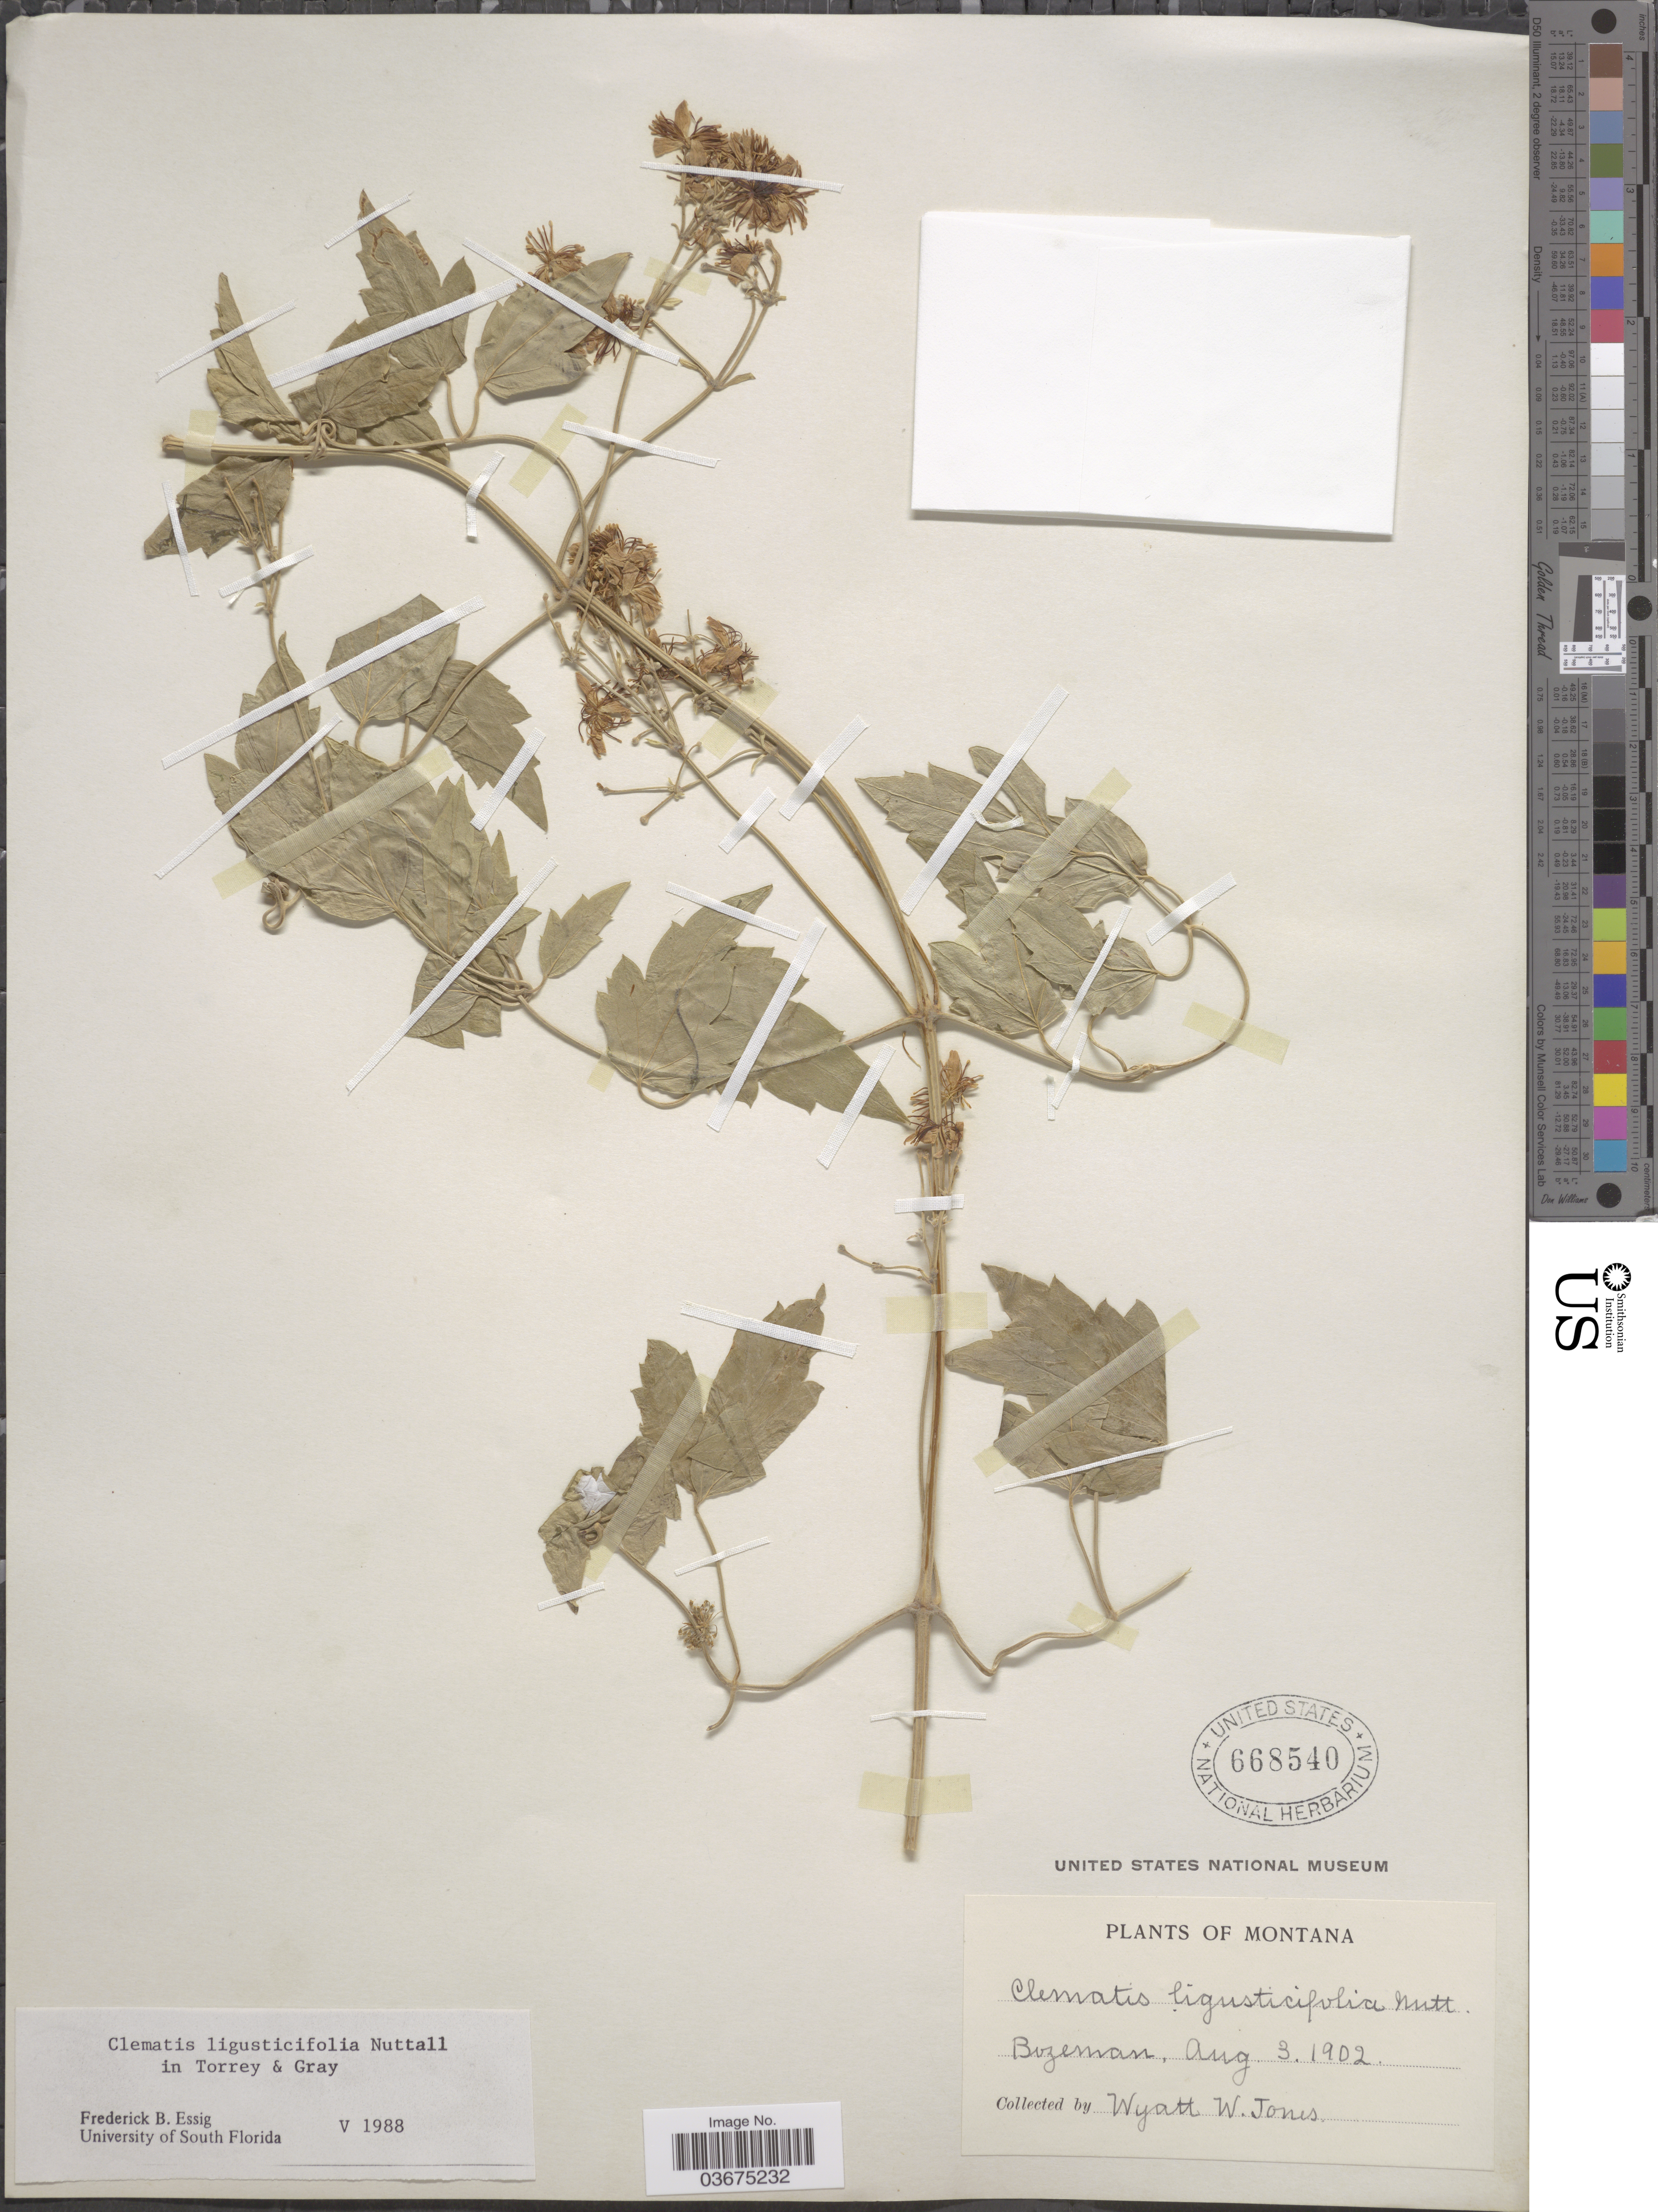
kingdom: Plantae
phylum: Tracheophyta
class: Magnoliopsida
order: Ranunculales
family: Ranunculaceae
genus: Clematis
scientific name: Clematis ligusticifolia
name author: Nutt.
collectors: W. W. Jones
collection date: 1902-08-03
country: United States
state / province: Montana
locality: Bozeman.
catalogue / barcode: US 668540